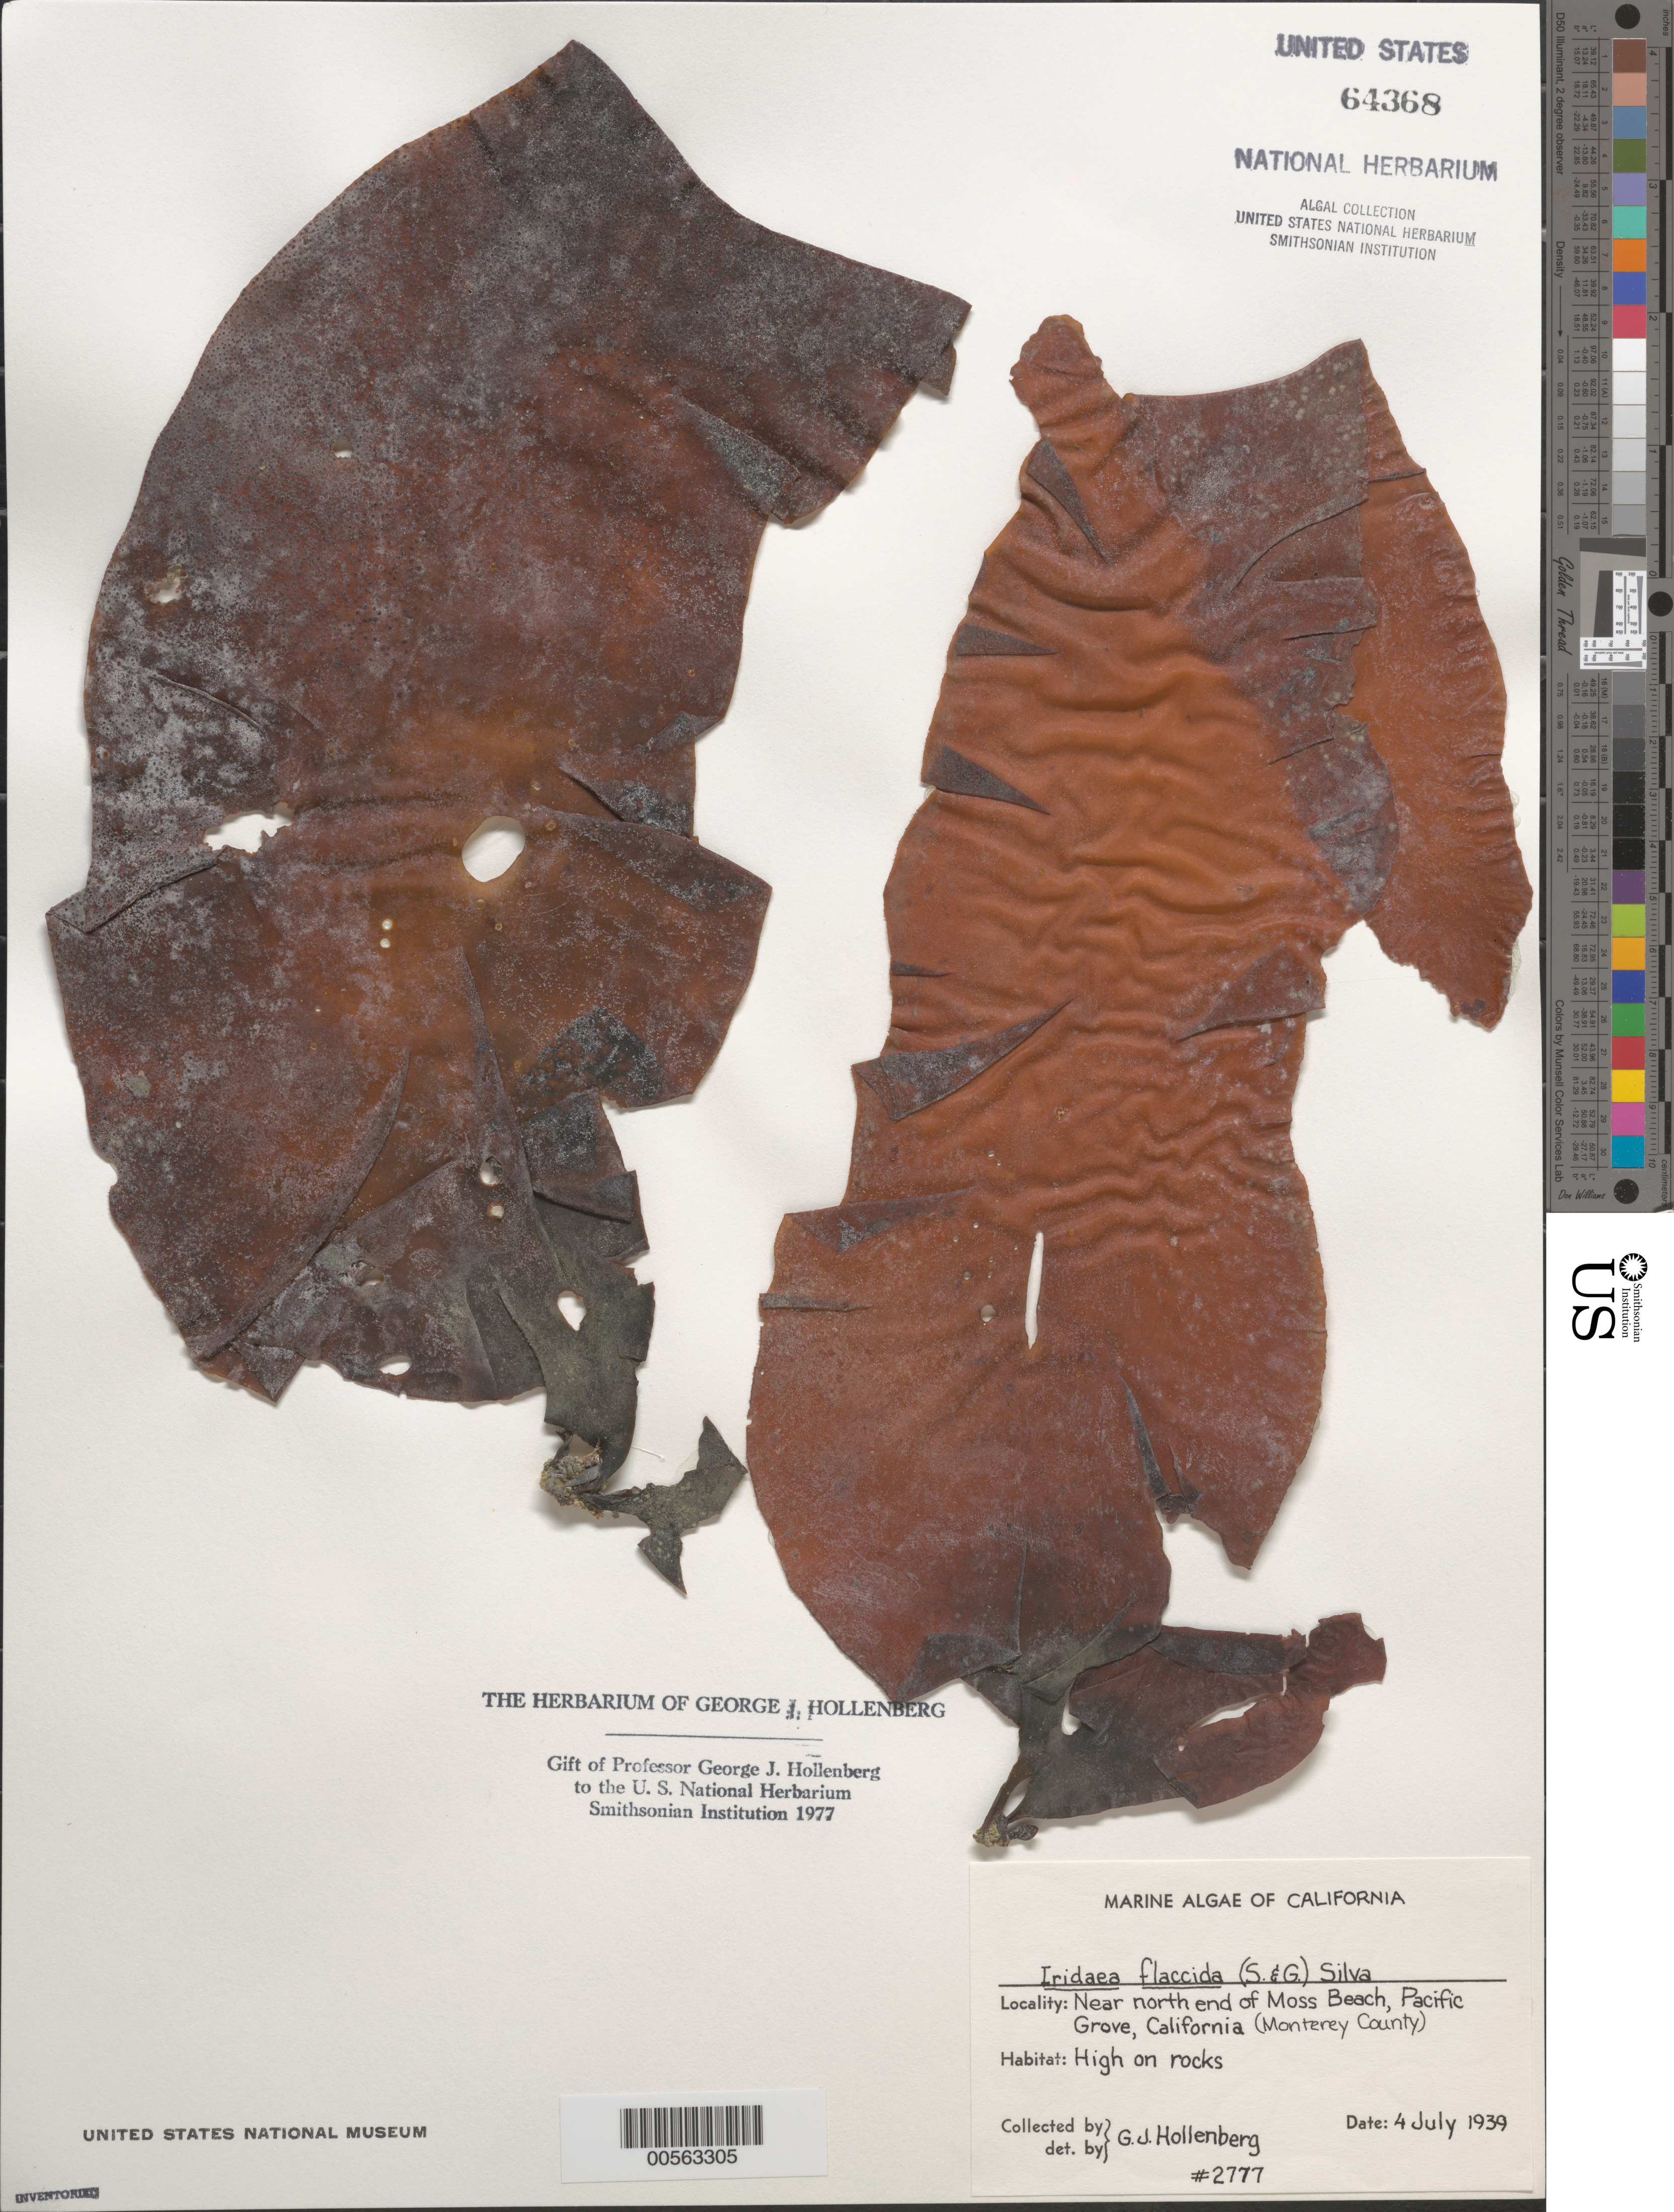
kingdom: Plantae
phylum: Rhodophyta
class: Florideophyceae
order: Gigartinales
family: Gigartinaceae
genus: Mazzaella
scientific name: Mazzaella flaccida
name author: (Setchell & N.L. Gardner) Fredericq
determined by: Algae name updating Project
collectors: G. Hollenberg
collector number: GJH 2777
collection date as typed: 04 Jul 1939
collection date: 1939-07-04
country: United States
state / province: California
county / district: Monterey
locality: Moss Beach, Pacific Grove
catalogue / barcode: US 64368